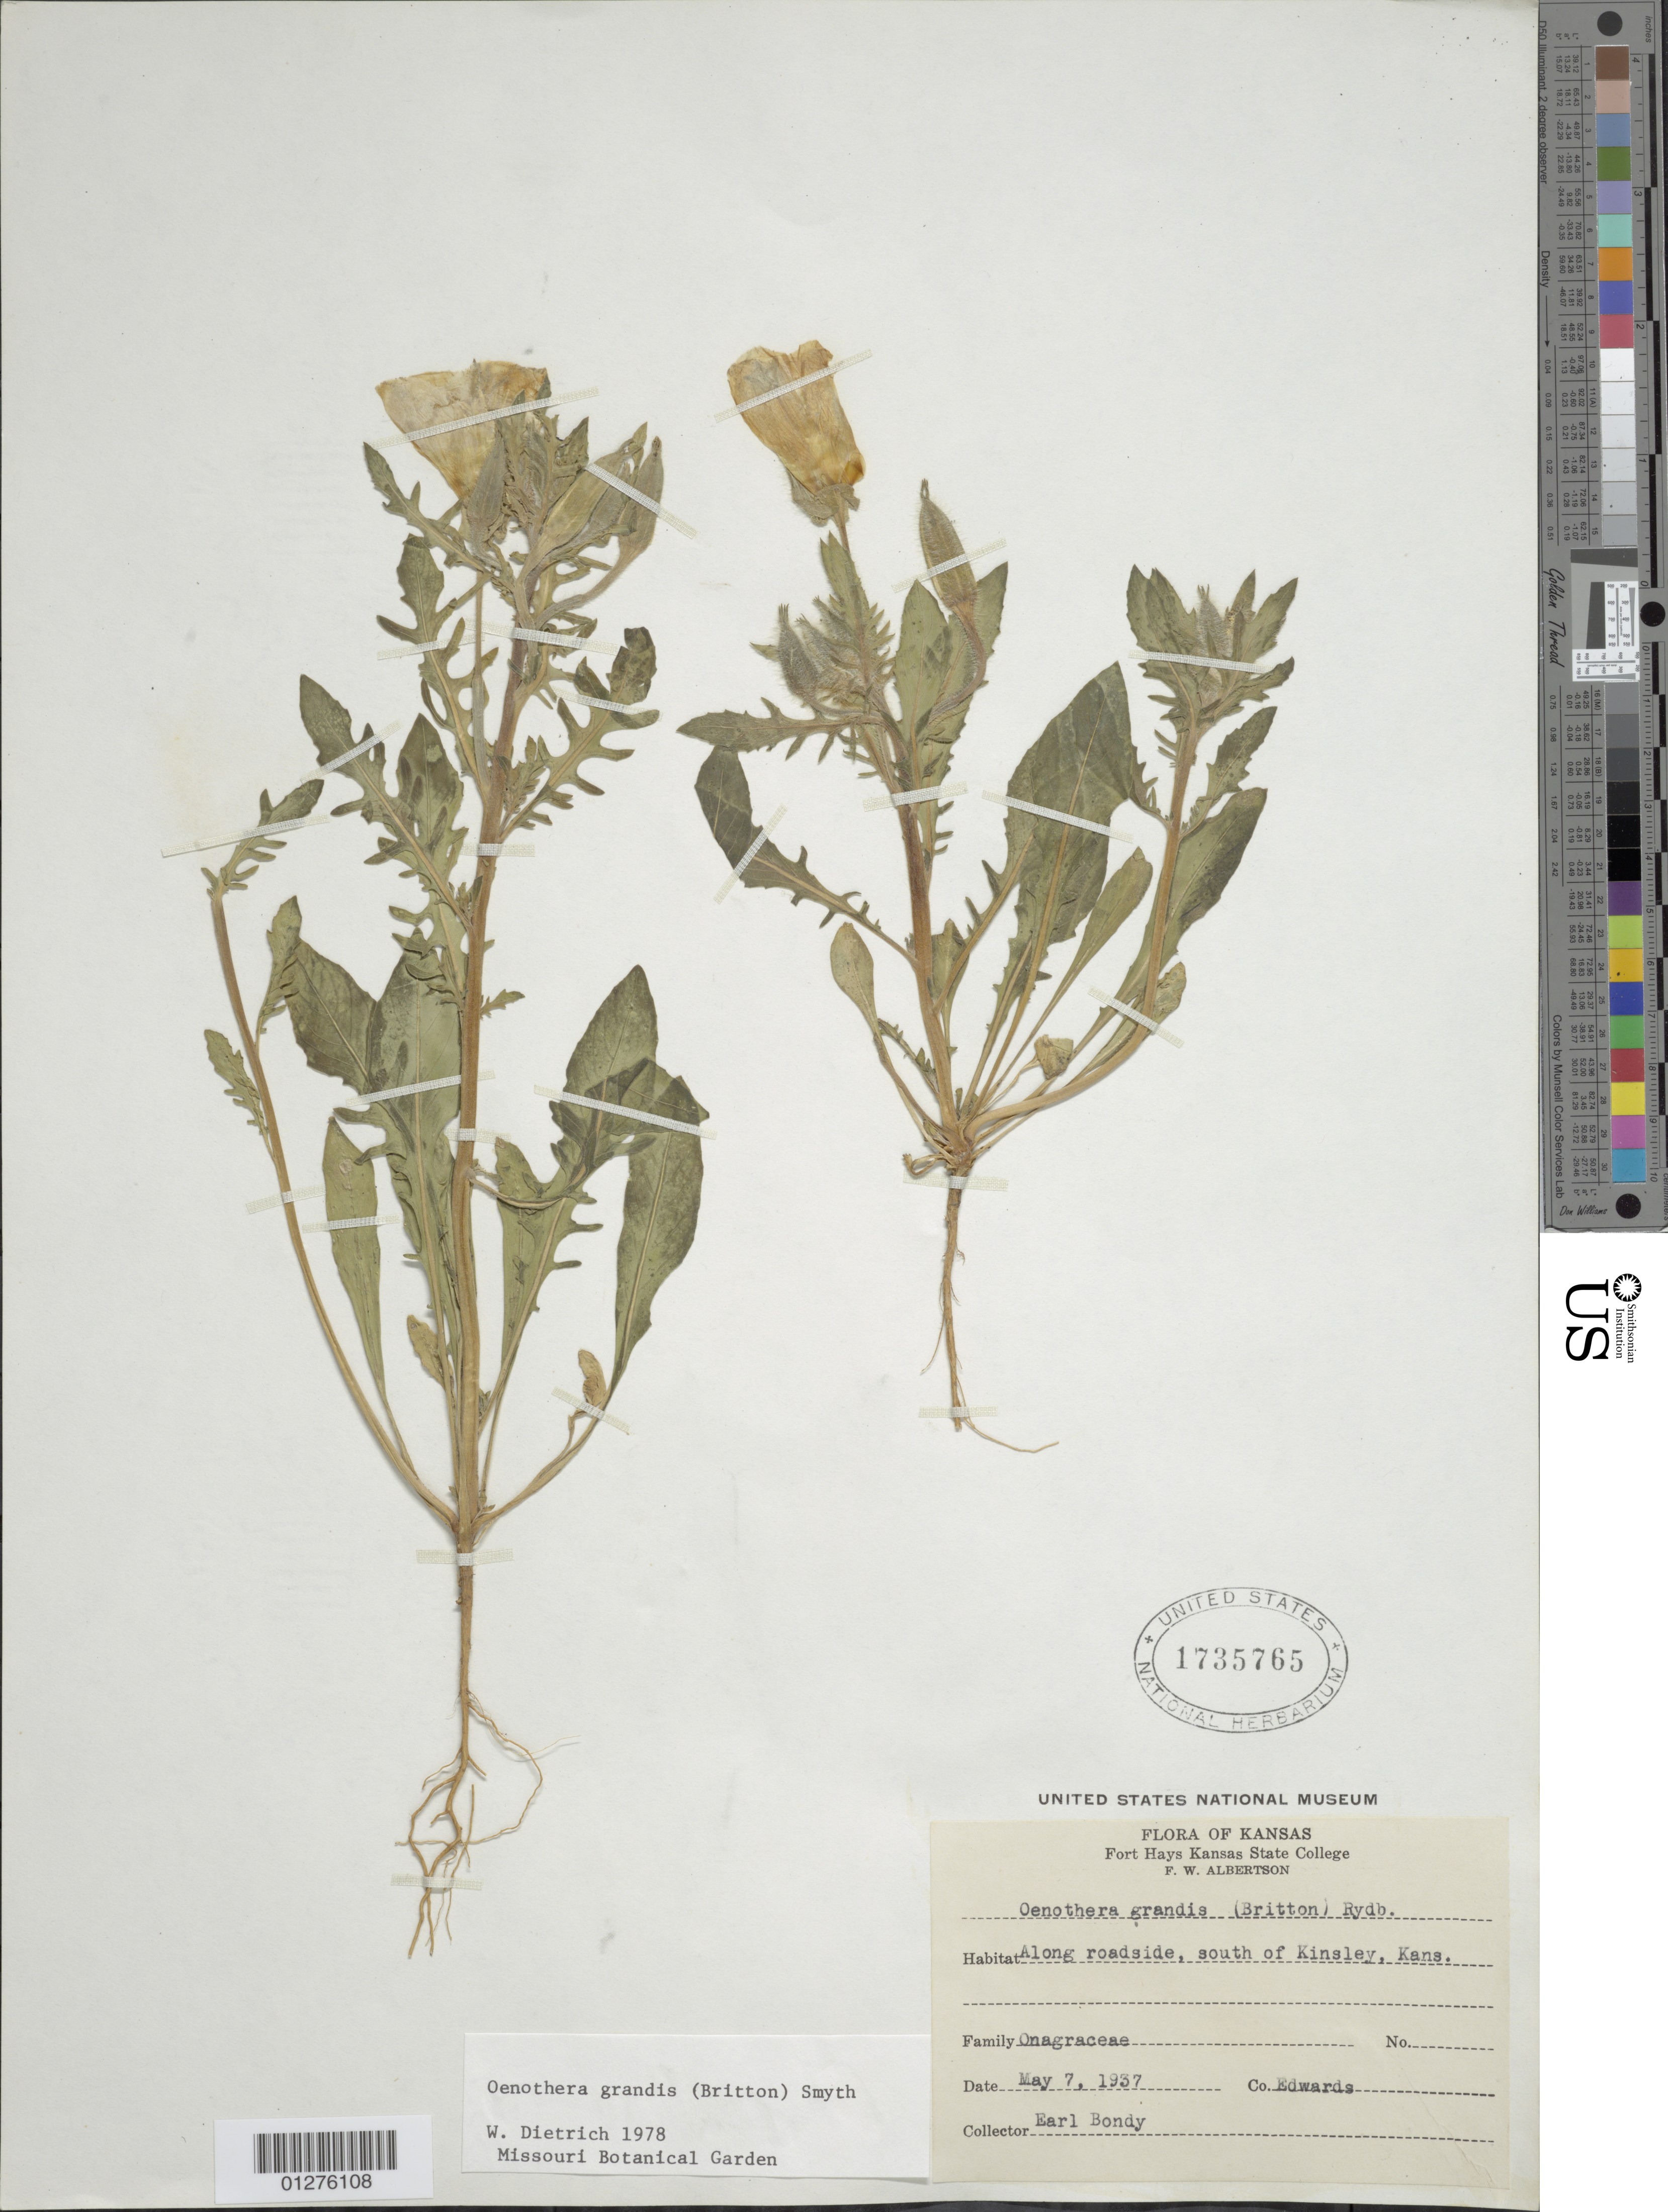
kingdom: Plantae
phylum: Tracheophyta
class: Magnoliopsida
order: Myrtales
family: Onagraceae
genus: Oenothera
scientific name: Oenothera grandis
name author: (Britton) Smyth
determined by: Dietrich, W.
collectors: E. Bondy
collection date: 1937-05-07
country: United States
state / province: Kansas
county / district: Edwards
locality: South of Kinsley.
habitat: Along roadside.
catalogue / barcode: US 1735765